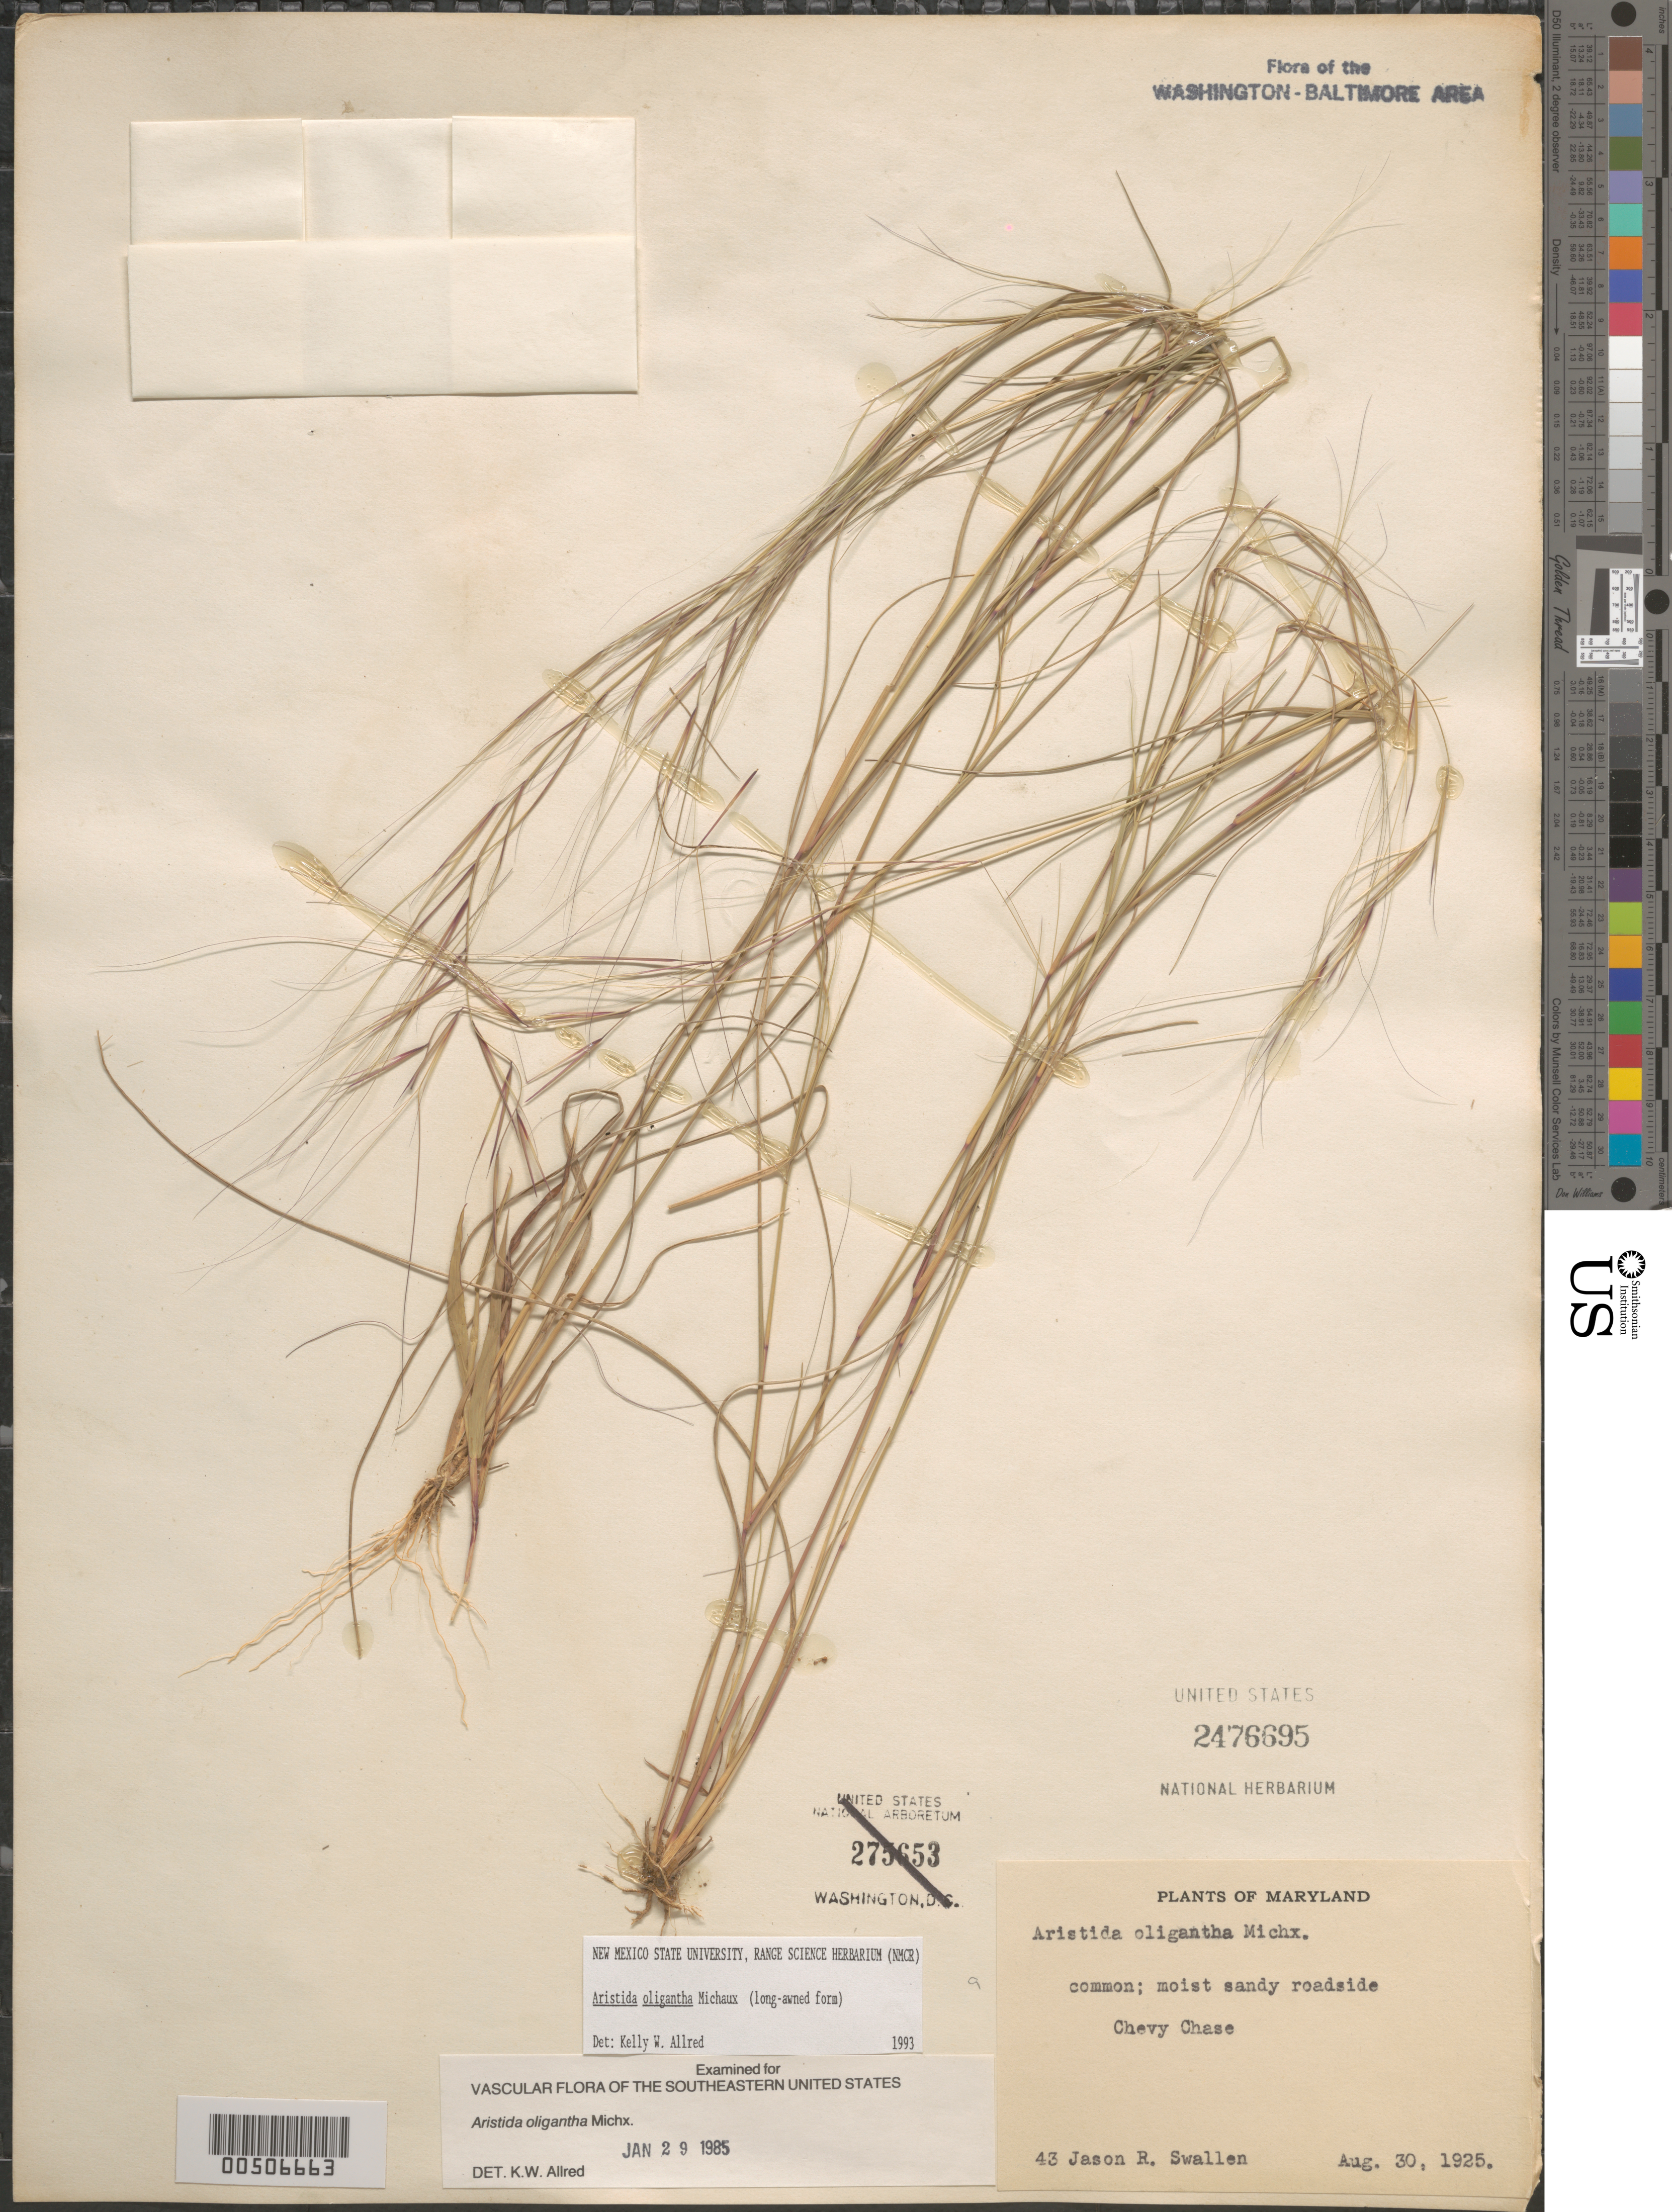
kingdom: Plantae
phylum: Tracheophyta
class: Liliopsida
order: Poales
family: Poaceae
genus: Aristida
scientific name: Aristida oligantha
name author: Michx.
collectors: J. R. Swallen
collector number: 43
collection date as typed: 30 Aug 1925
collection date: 1925-08-30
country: United States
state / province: Maryland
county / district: Montgomery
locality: Chevy Chase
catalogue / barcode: US 2476695